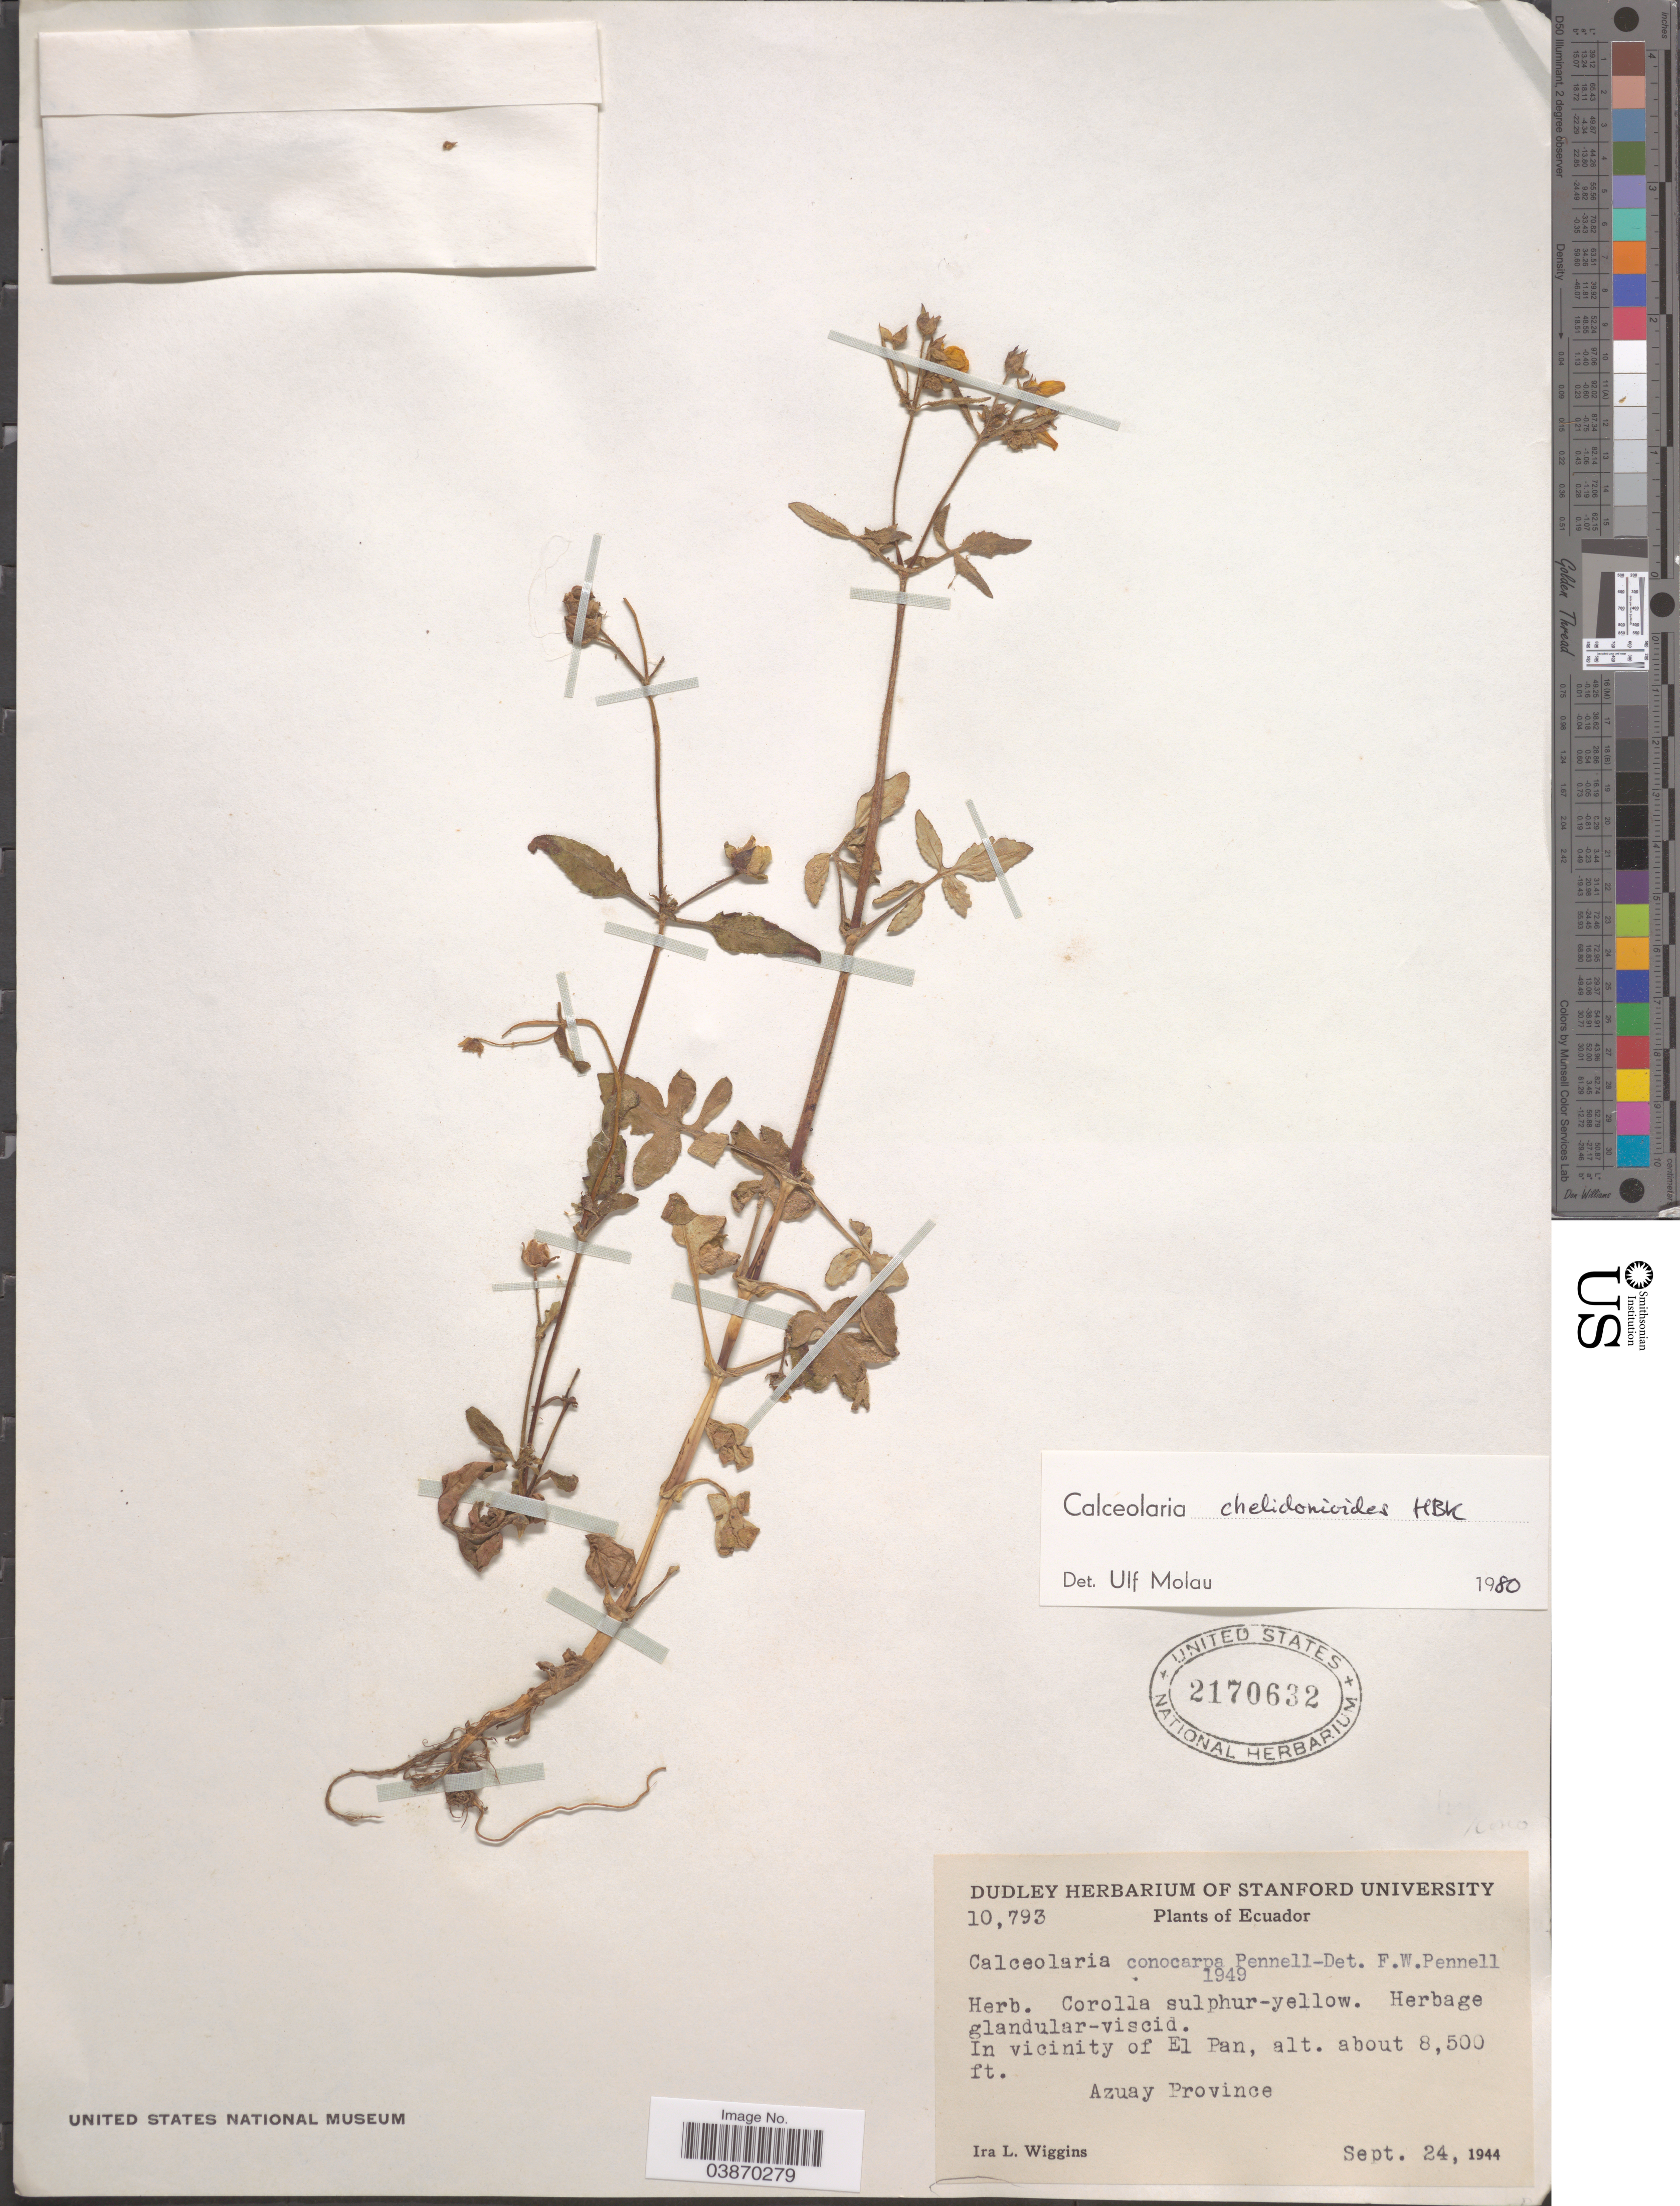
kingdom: Plantae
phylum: Tracheophyta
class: Magnoliopsida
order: Lamiales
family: Calceolariaceae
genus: Calceolaria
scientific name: Calceolaria chelidonioides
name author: Kunth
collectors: I. L. Wiggins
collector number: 10793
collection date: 1944-09-24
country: Ecuador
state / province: Azuay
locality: In vicinity of El Pan.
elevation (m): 2591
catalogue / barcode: US 2170632